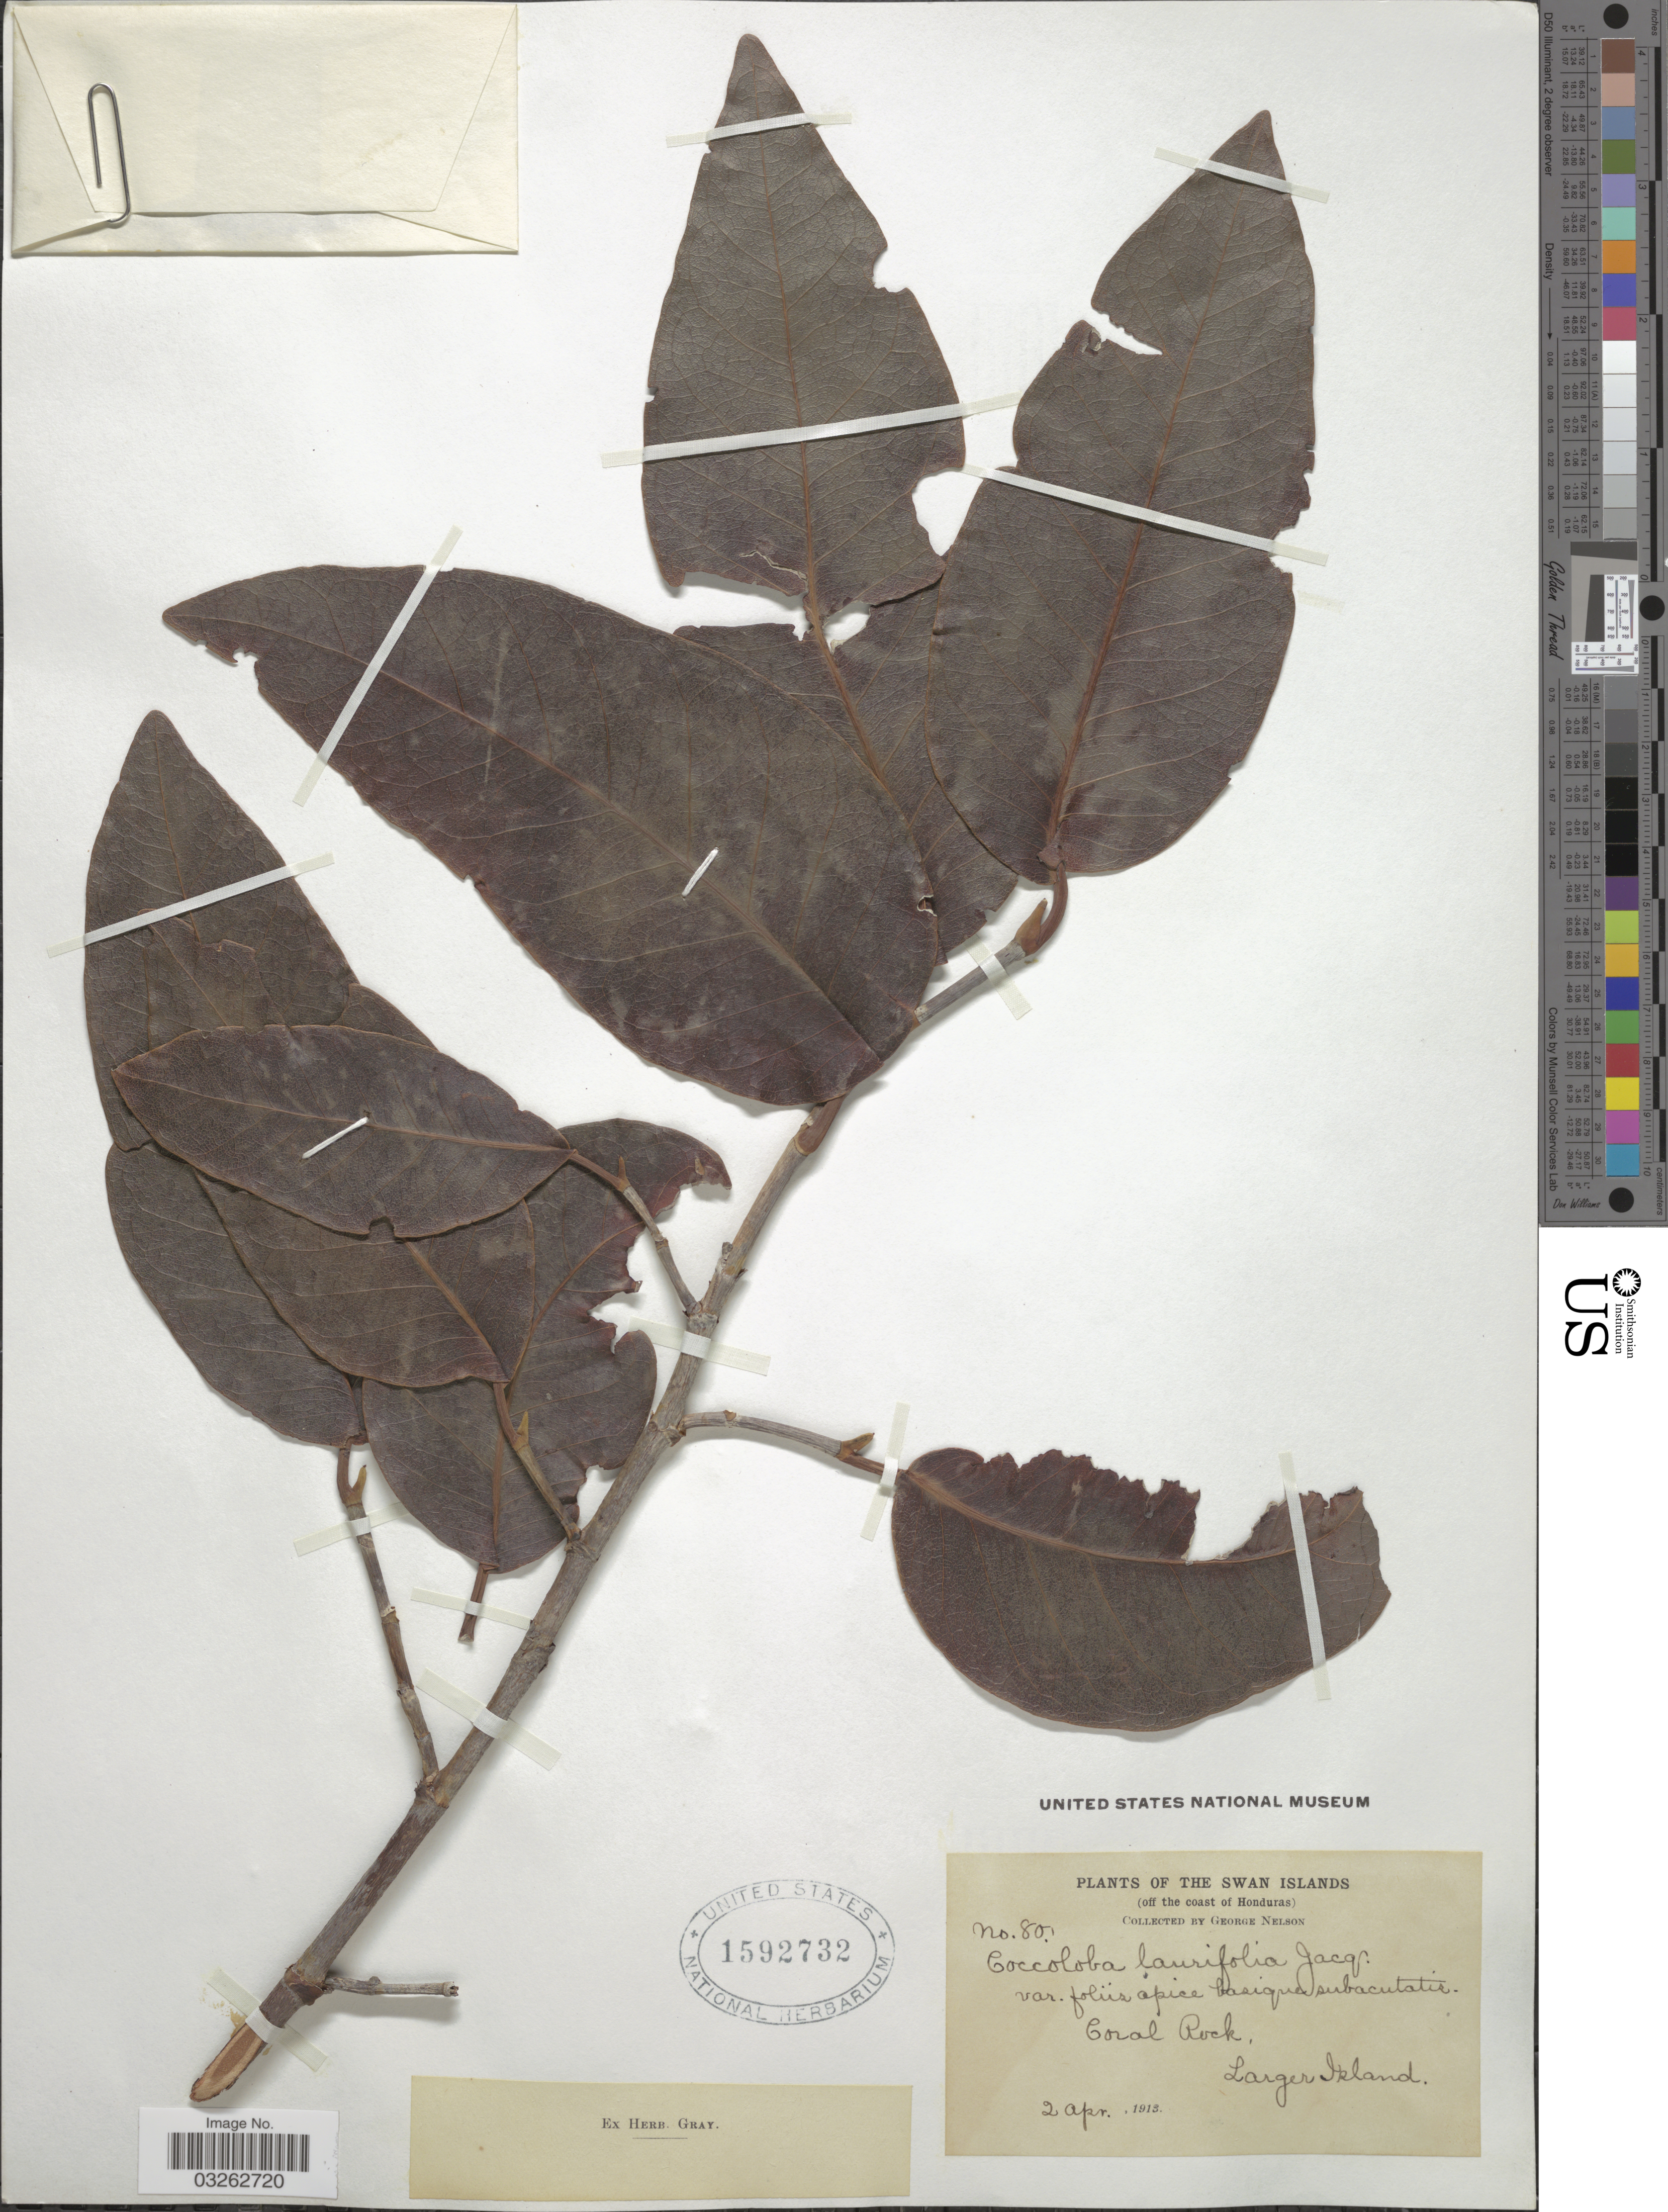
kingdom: Plantae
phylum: Tracheophyta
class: Magnoliopsida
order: Caryophyllales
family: Polygonaceae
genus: Coccoloba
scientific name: Coccoloba diversifolia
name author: Jacq.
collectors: G. Nelson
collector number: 80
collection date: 1913-04-02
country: Honduras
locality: The Swan Islands. (off the coast of Honduras). Coral Rock, Larger Island.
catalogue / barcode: US 1592732